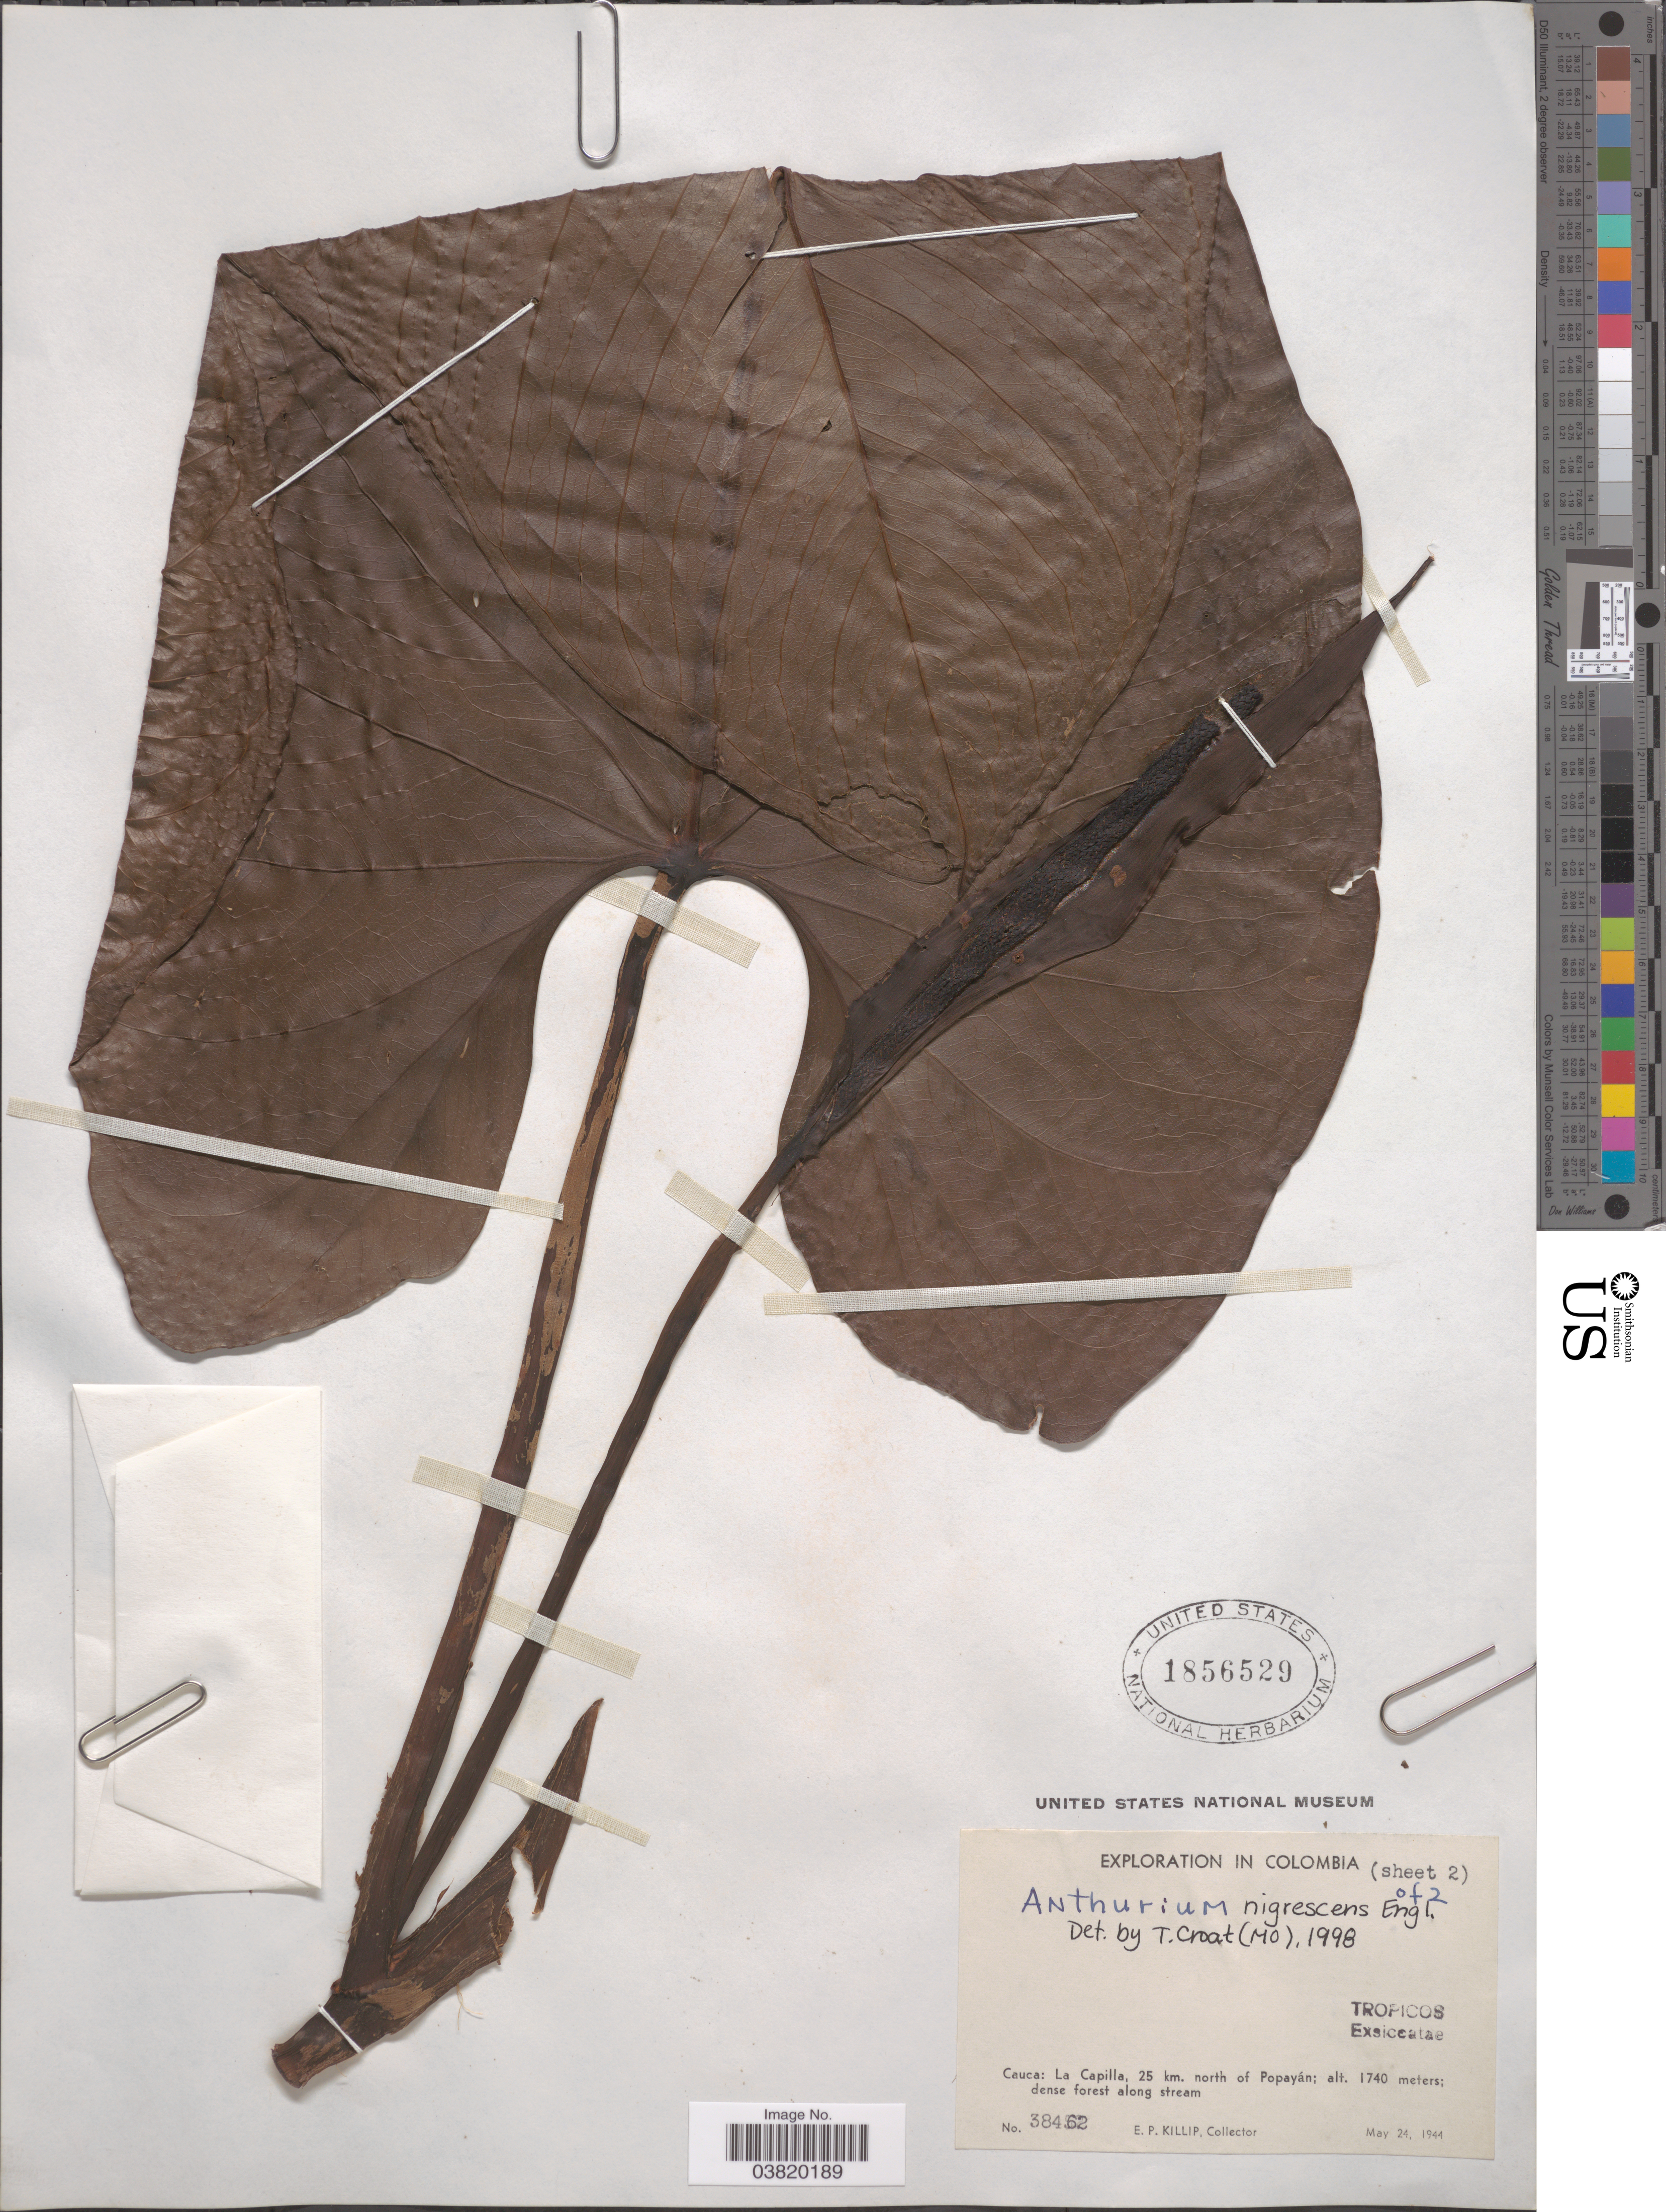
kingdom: Plantae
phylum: Tracheophyta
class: Liliopsida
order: Alismatales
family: Araceae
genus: Anthurium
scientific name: Anthurium nigrescens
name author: Engl.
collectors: E. P. Killip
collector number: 38462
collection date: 1944-05-24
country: Colombia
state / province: Cauca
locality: La Capilla, 25 km. north of Popayán.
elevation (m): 1740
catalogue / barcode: US 1856529